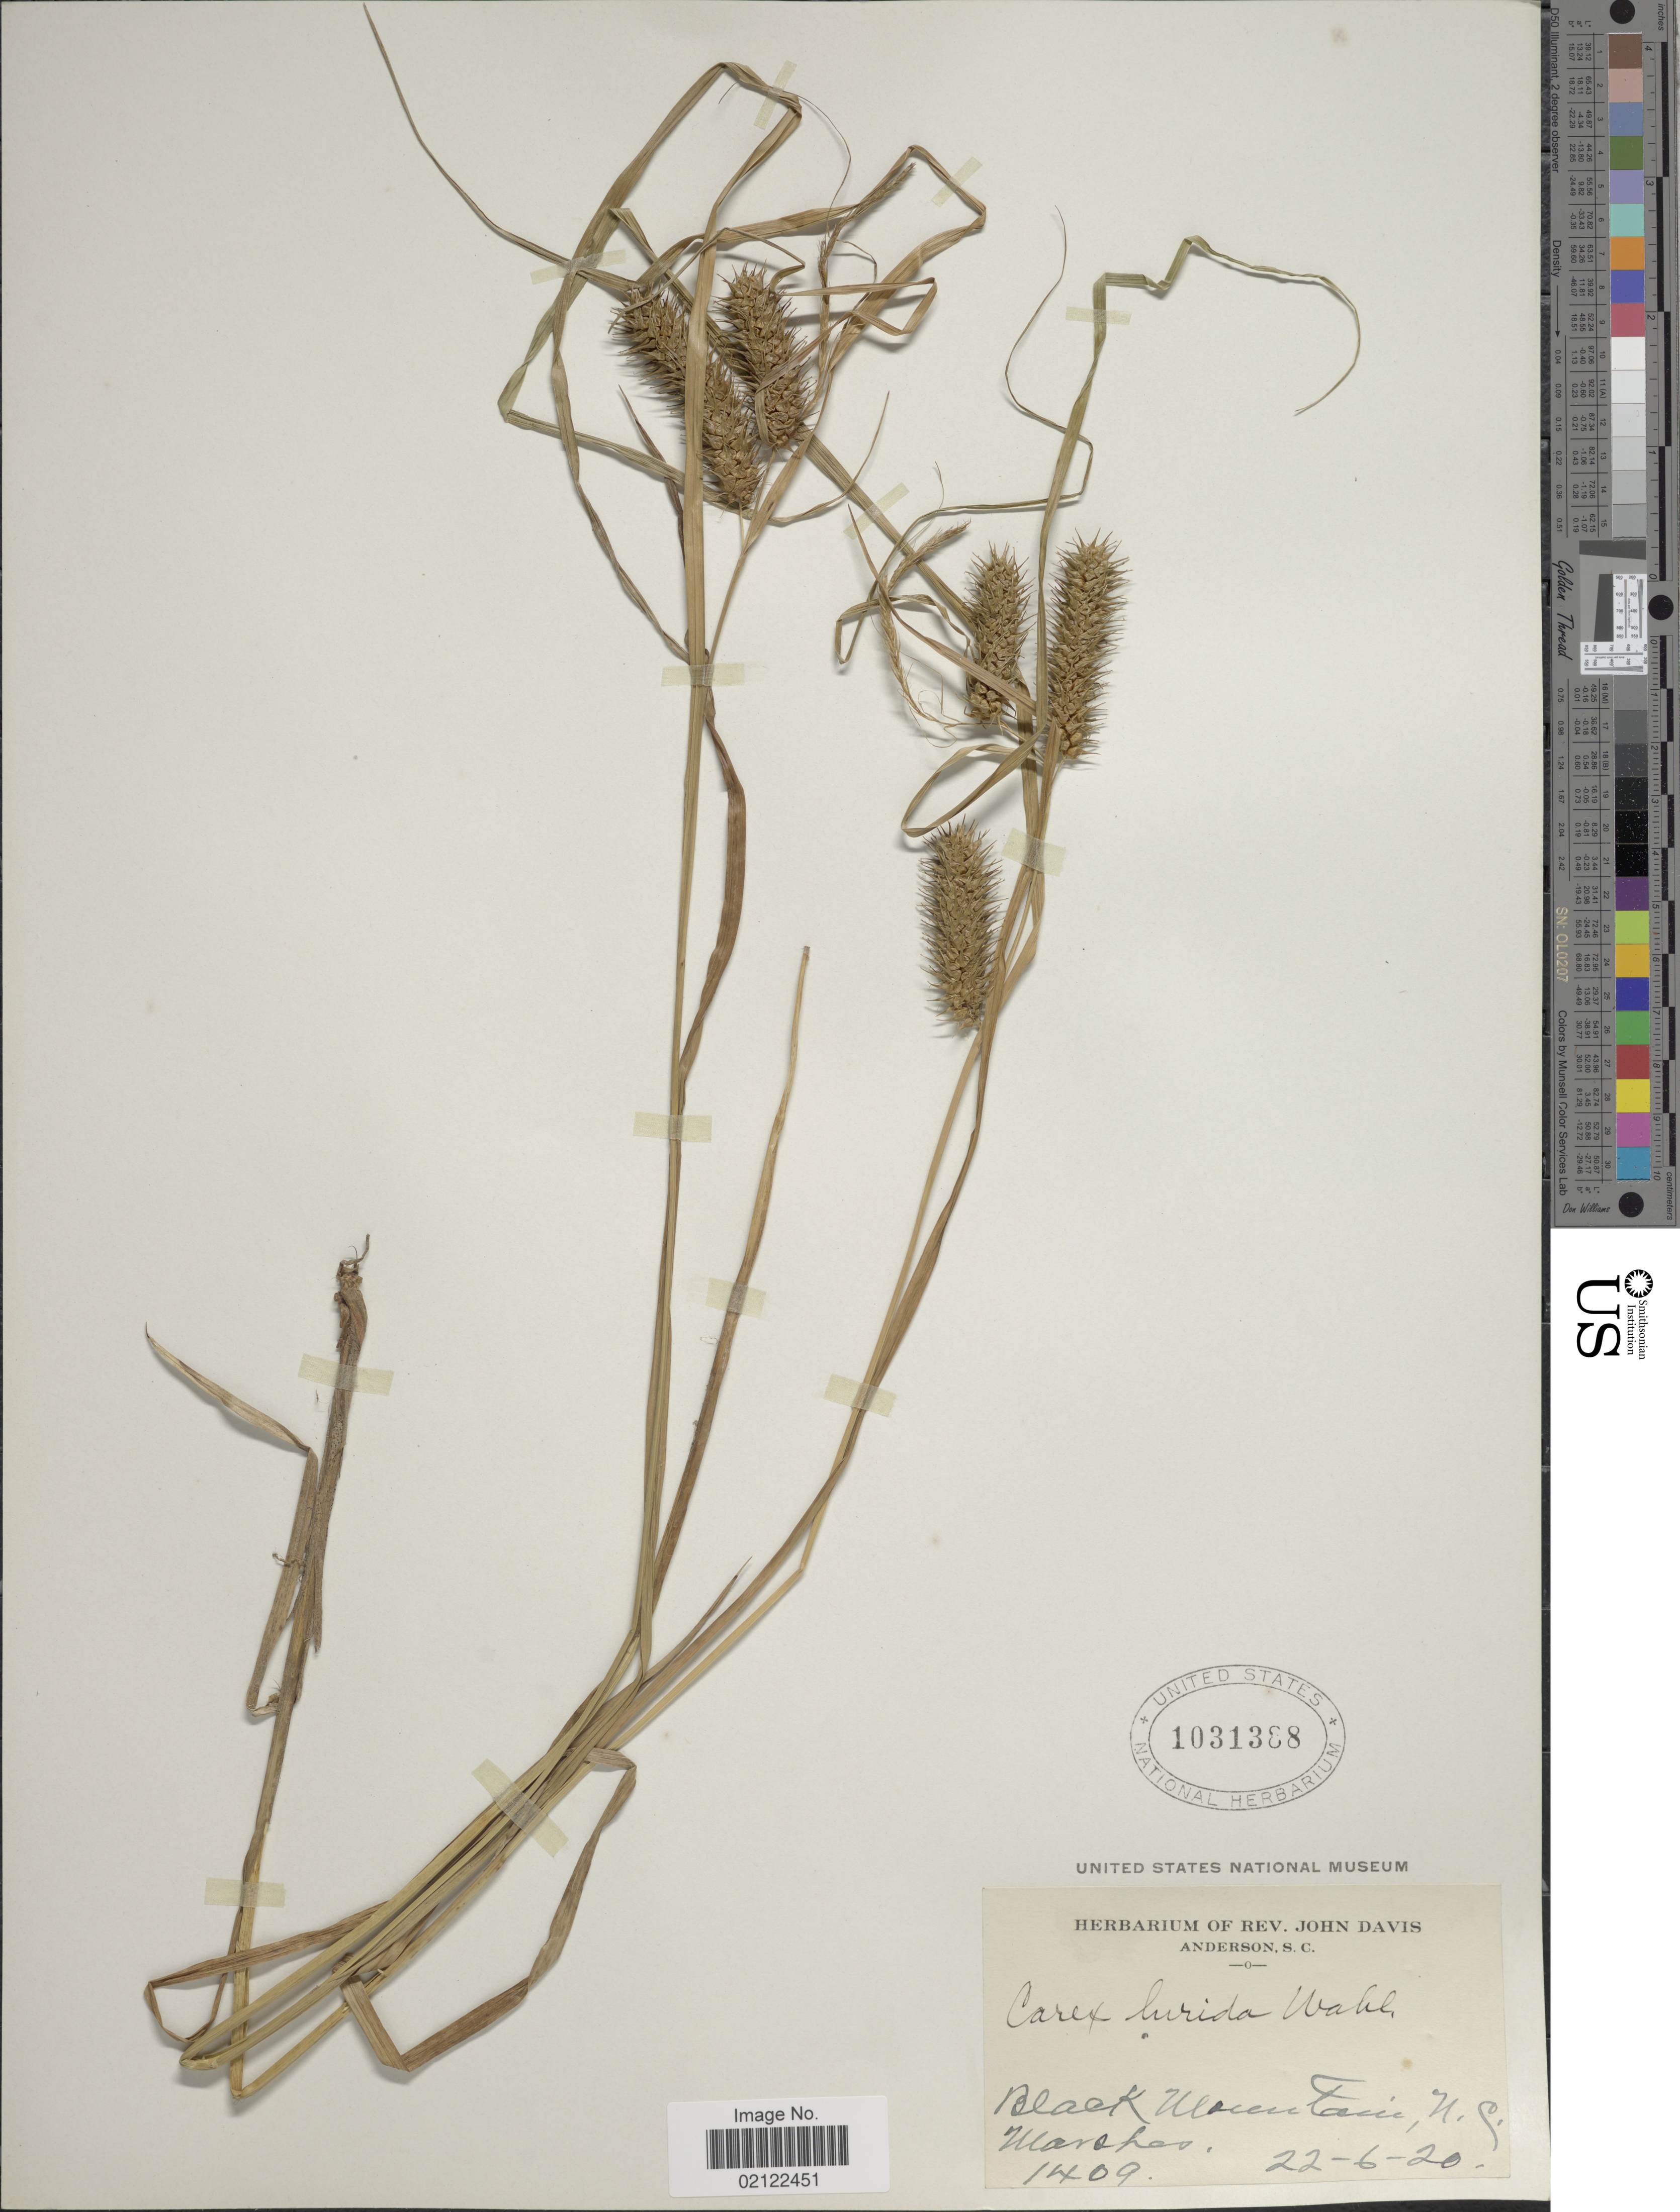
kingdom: Plantae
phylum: Tracheophyta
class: Liliopsida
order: Poales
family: Cyperaceae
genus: Carex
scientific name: Carex lurida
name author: Wahlenb.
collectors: ex herb. Rev. John Davis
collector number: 1409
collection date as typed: Transcribed d/m/y: 22/6/20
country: United States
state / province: North Carolina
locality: Black Mountain, N.C. Marshes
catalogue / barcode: US 1031388